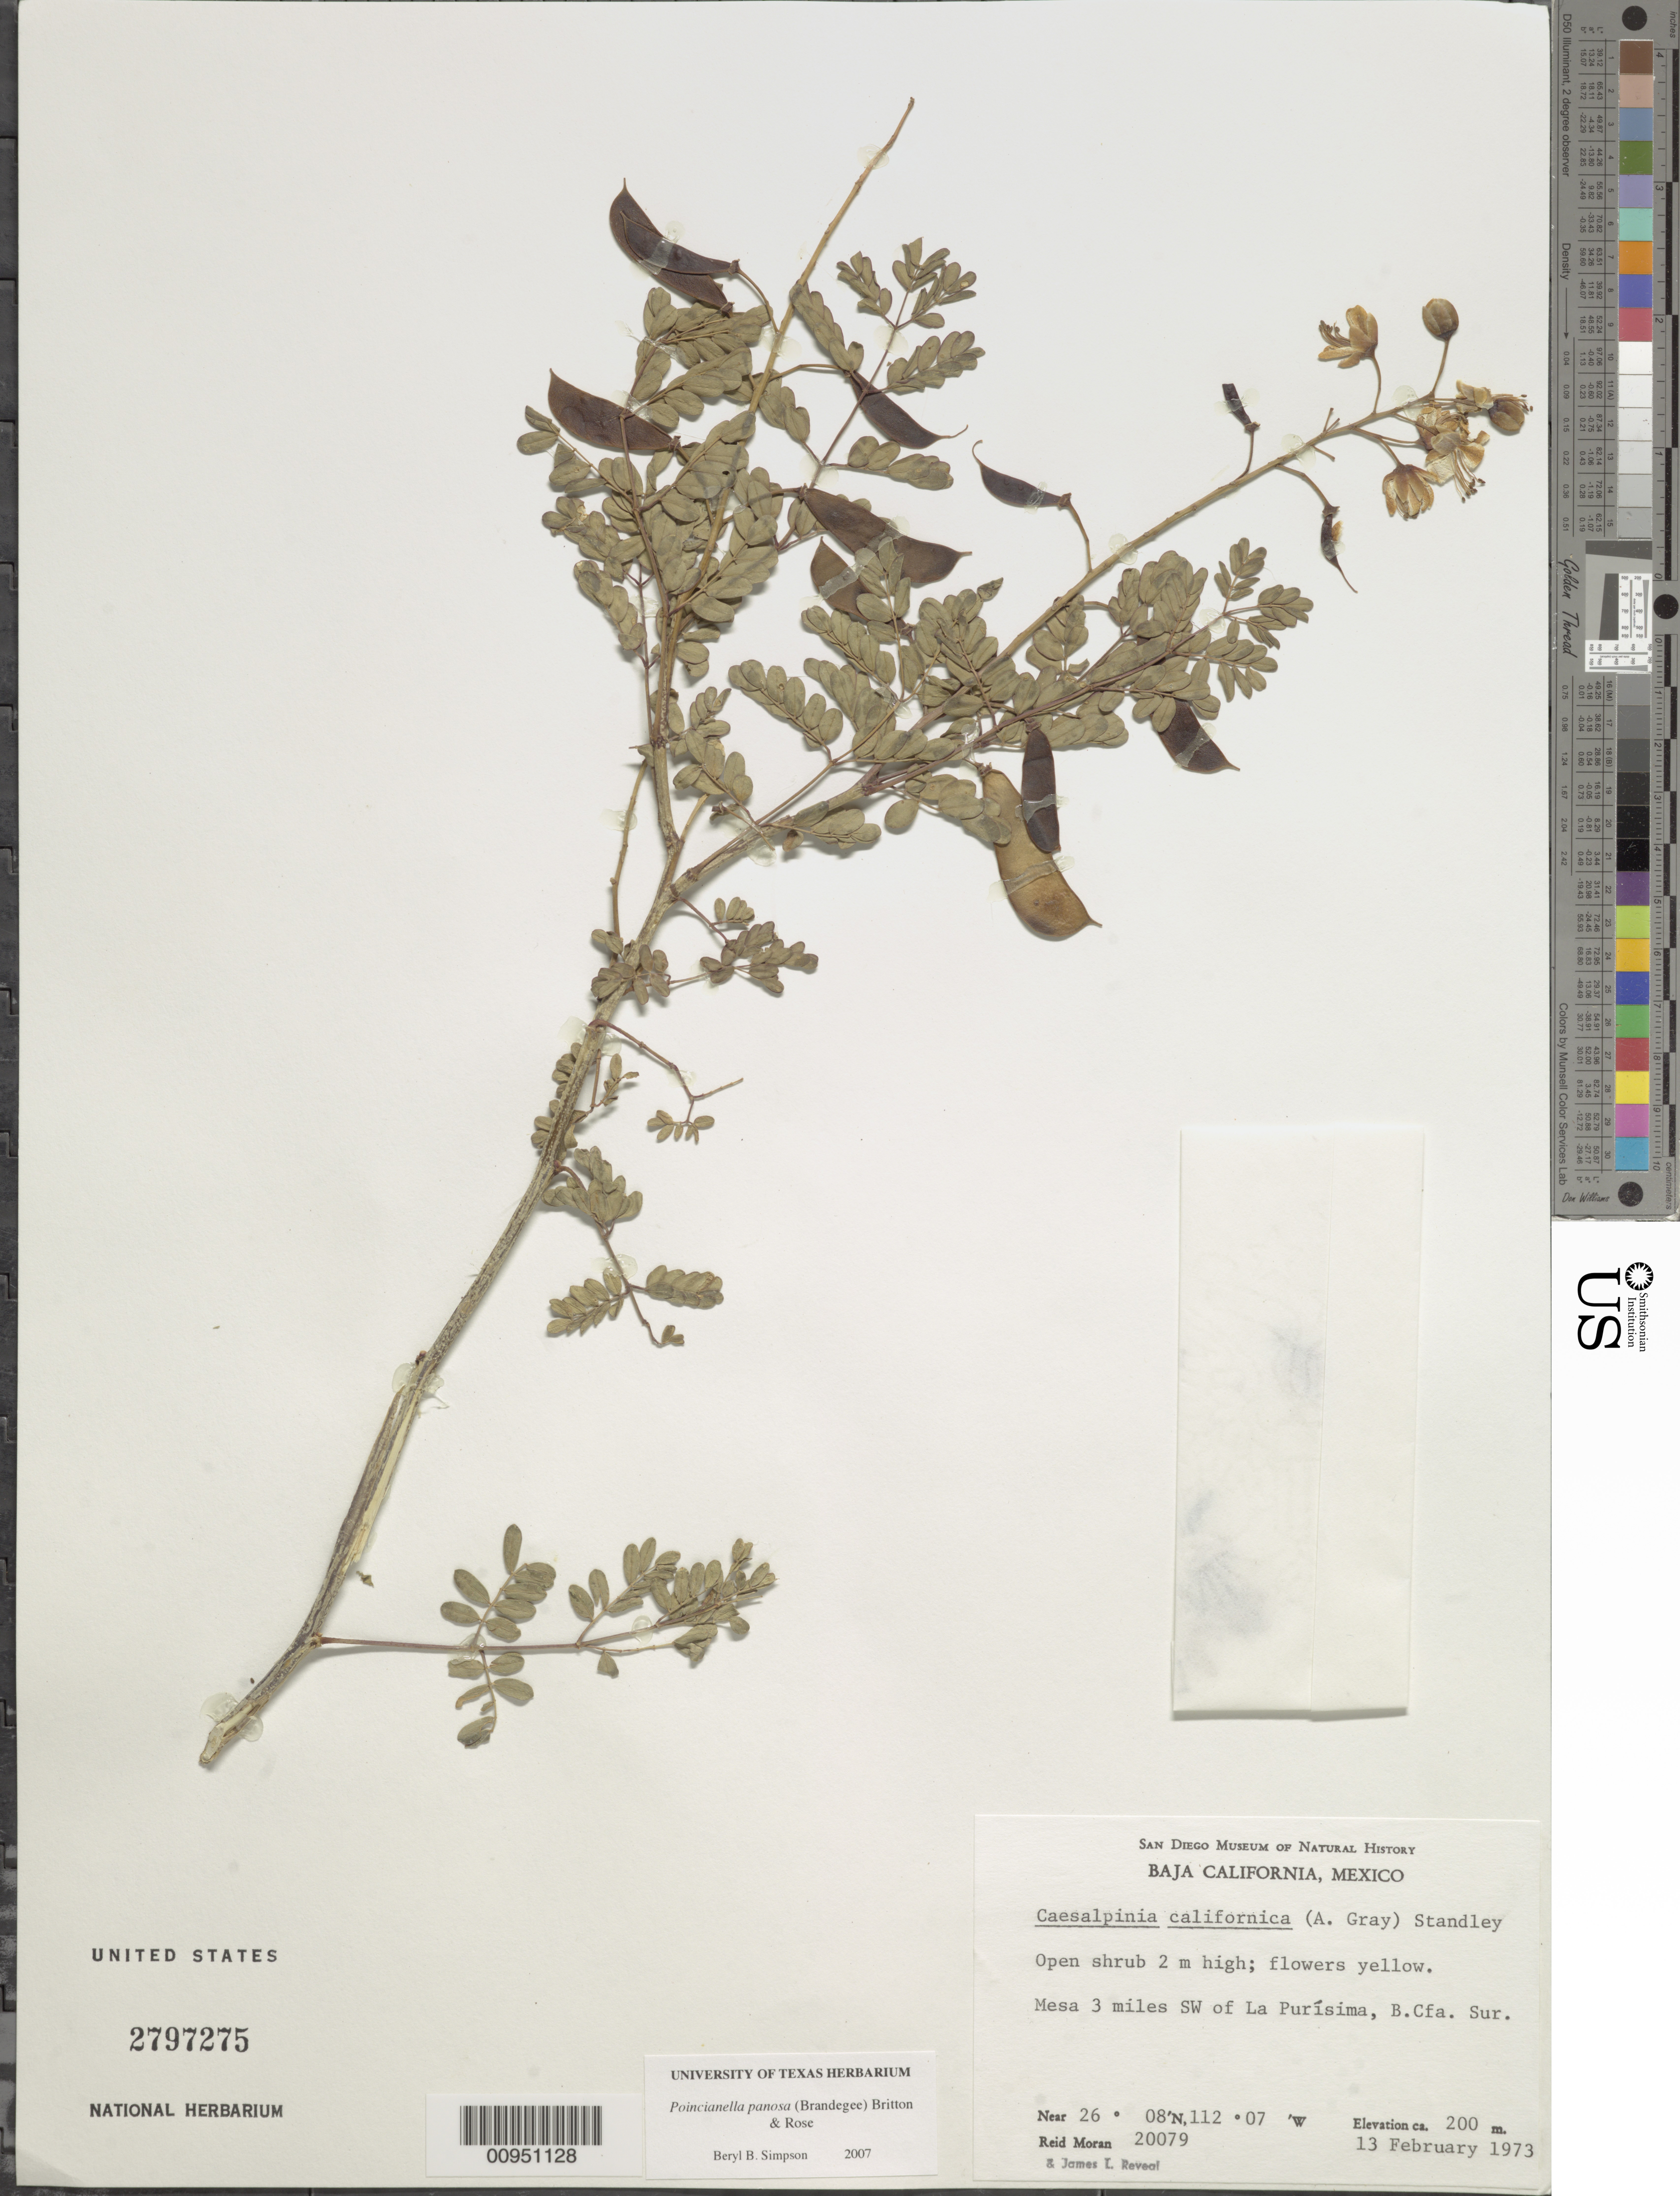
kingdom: Plantae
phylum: Tracheophyta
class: Magnoliopsida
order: Fabales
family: Fabaceae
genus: Erythrostemon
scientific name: Erythrostemon pannosus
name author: (K. Brandegee) Gagnon & G.P. Lewis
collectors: R. V. Moran & J. L. Reveal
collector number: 20079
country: Mexico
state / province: Baja California Sur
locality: SW of La Purisima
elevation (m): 200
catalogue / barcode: US 2797275